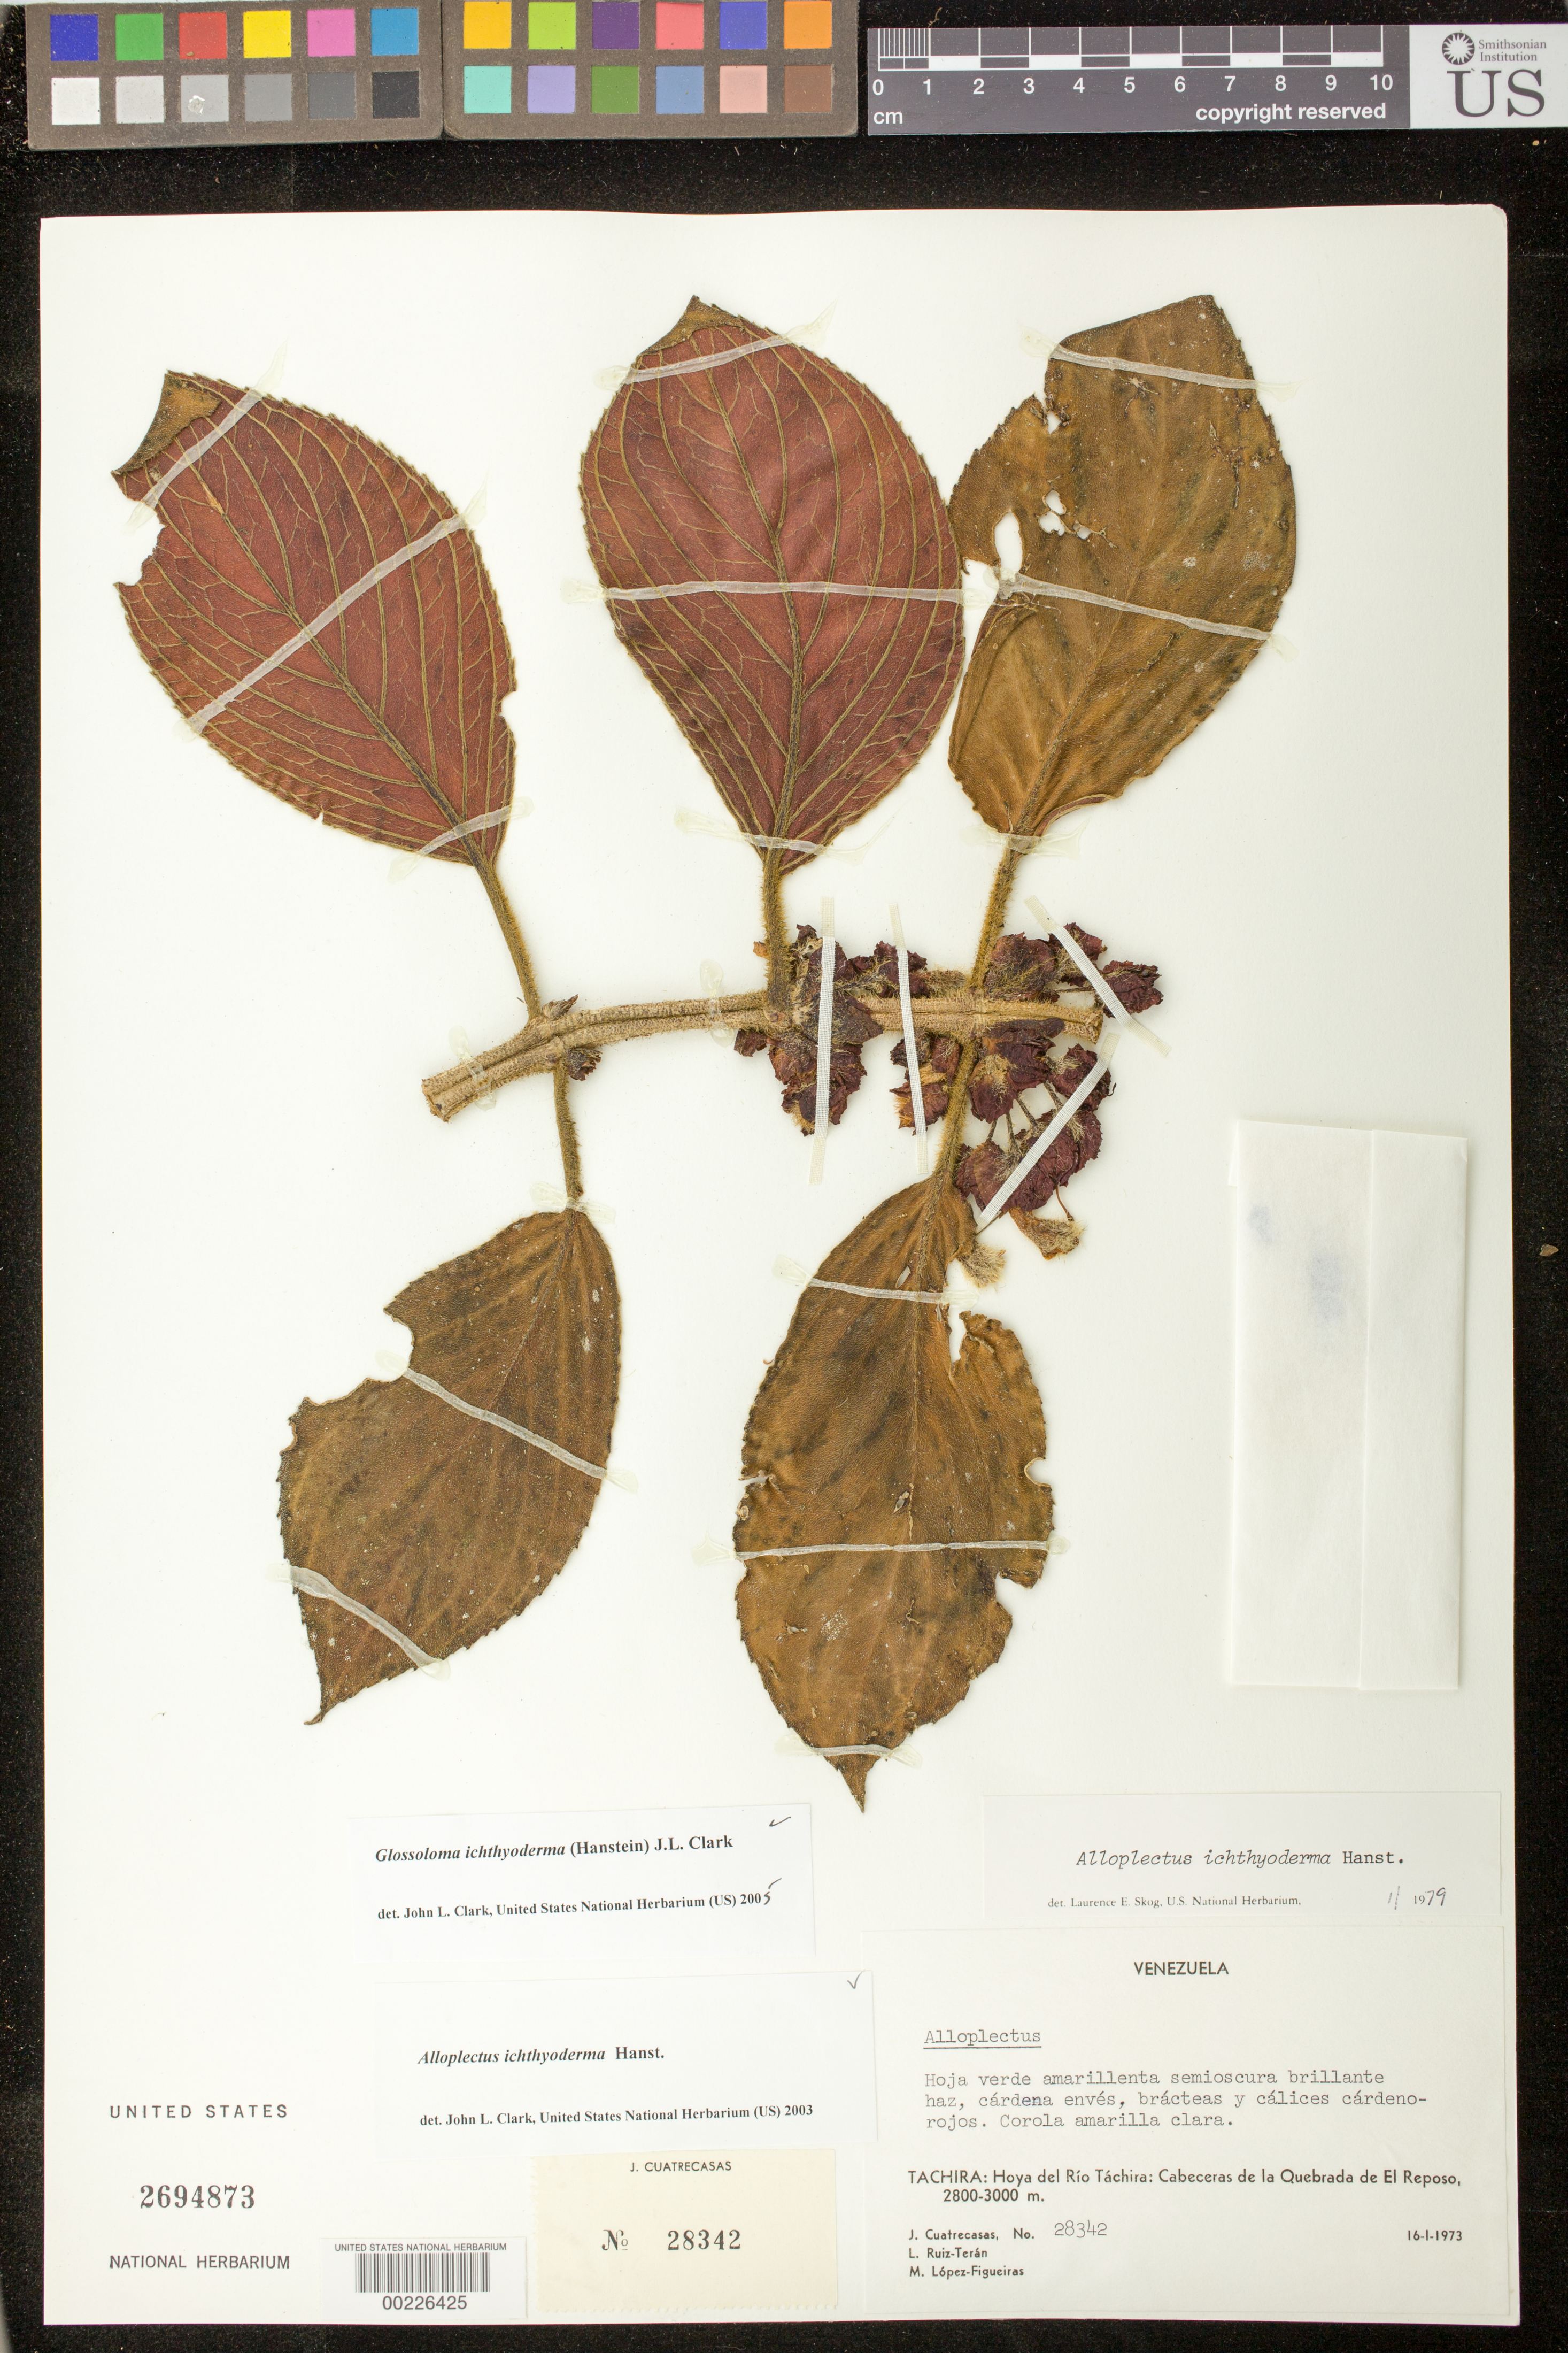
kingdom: Plantae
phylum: Tracheophyta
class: Magnoliopsida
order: Lamiales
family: Gesneriaceae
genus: Glossoloma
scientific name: Glossoloma ichthyoderma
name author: (Hanst.) J.L. Clark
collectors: J. Cuatrecasas & et al.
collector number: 28342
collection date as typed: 16 Jan 1973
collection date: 1973-01-16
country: Venezuela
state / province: Táchira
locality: Valley of Rio Tachira, chief city of Quebrada of El Reposo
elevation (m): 2800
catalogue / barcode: US 2694873